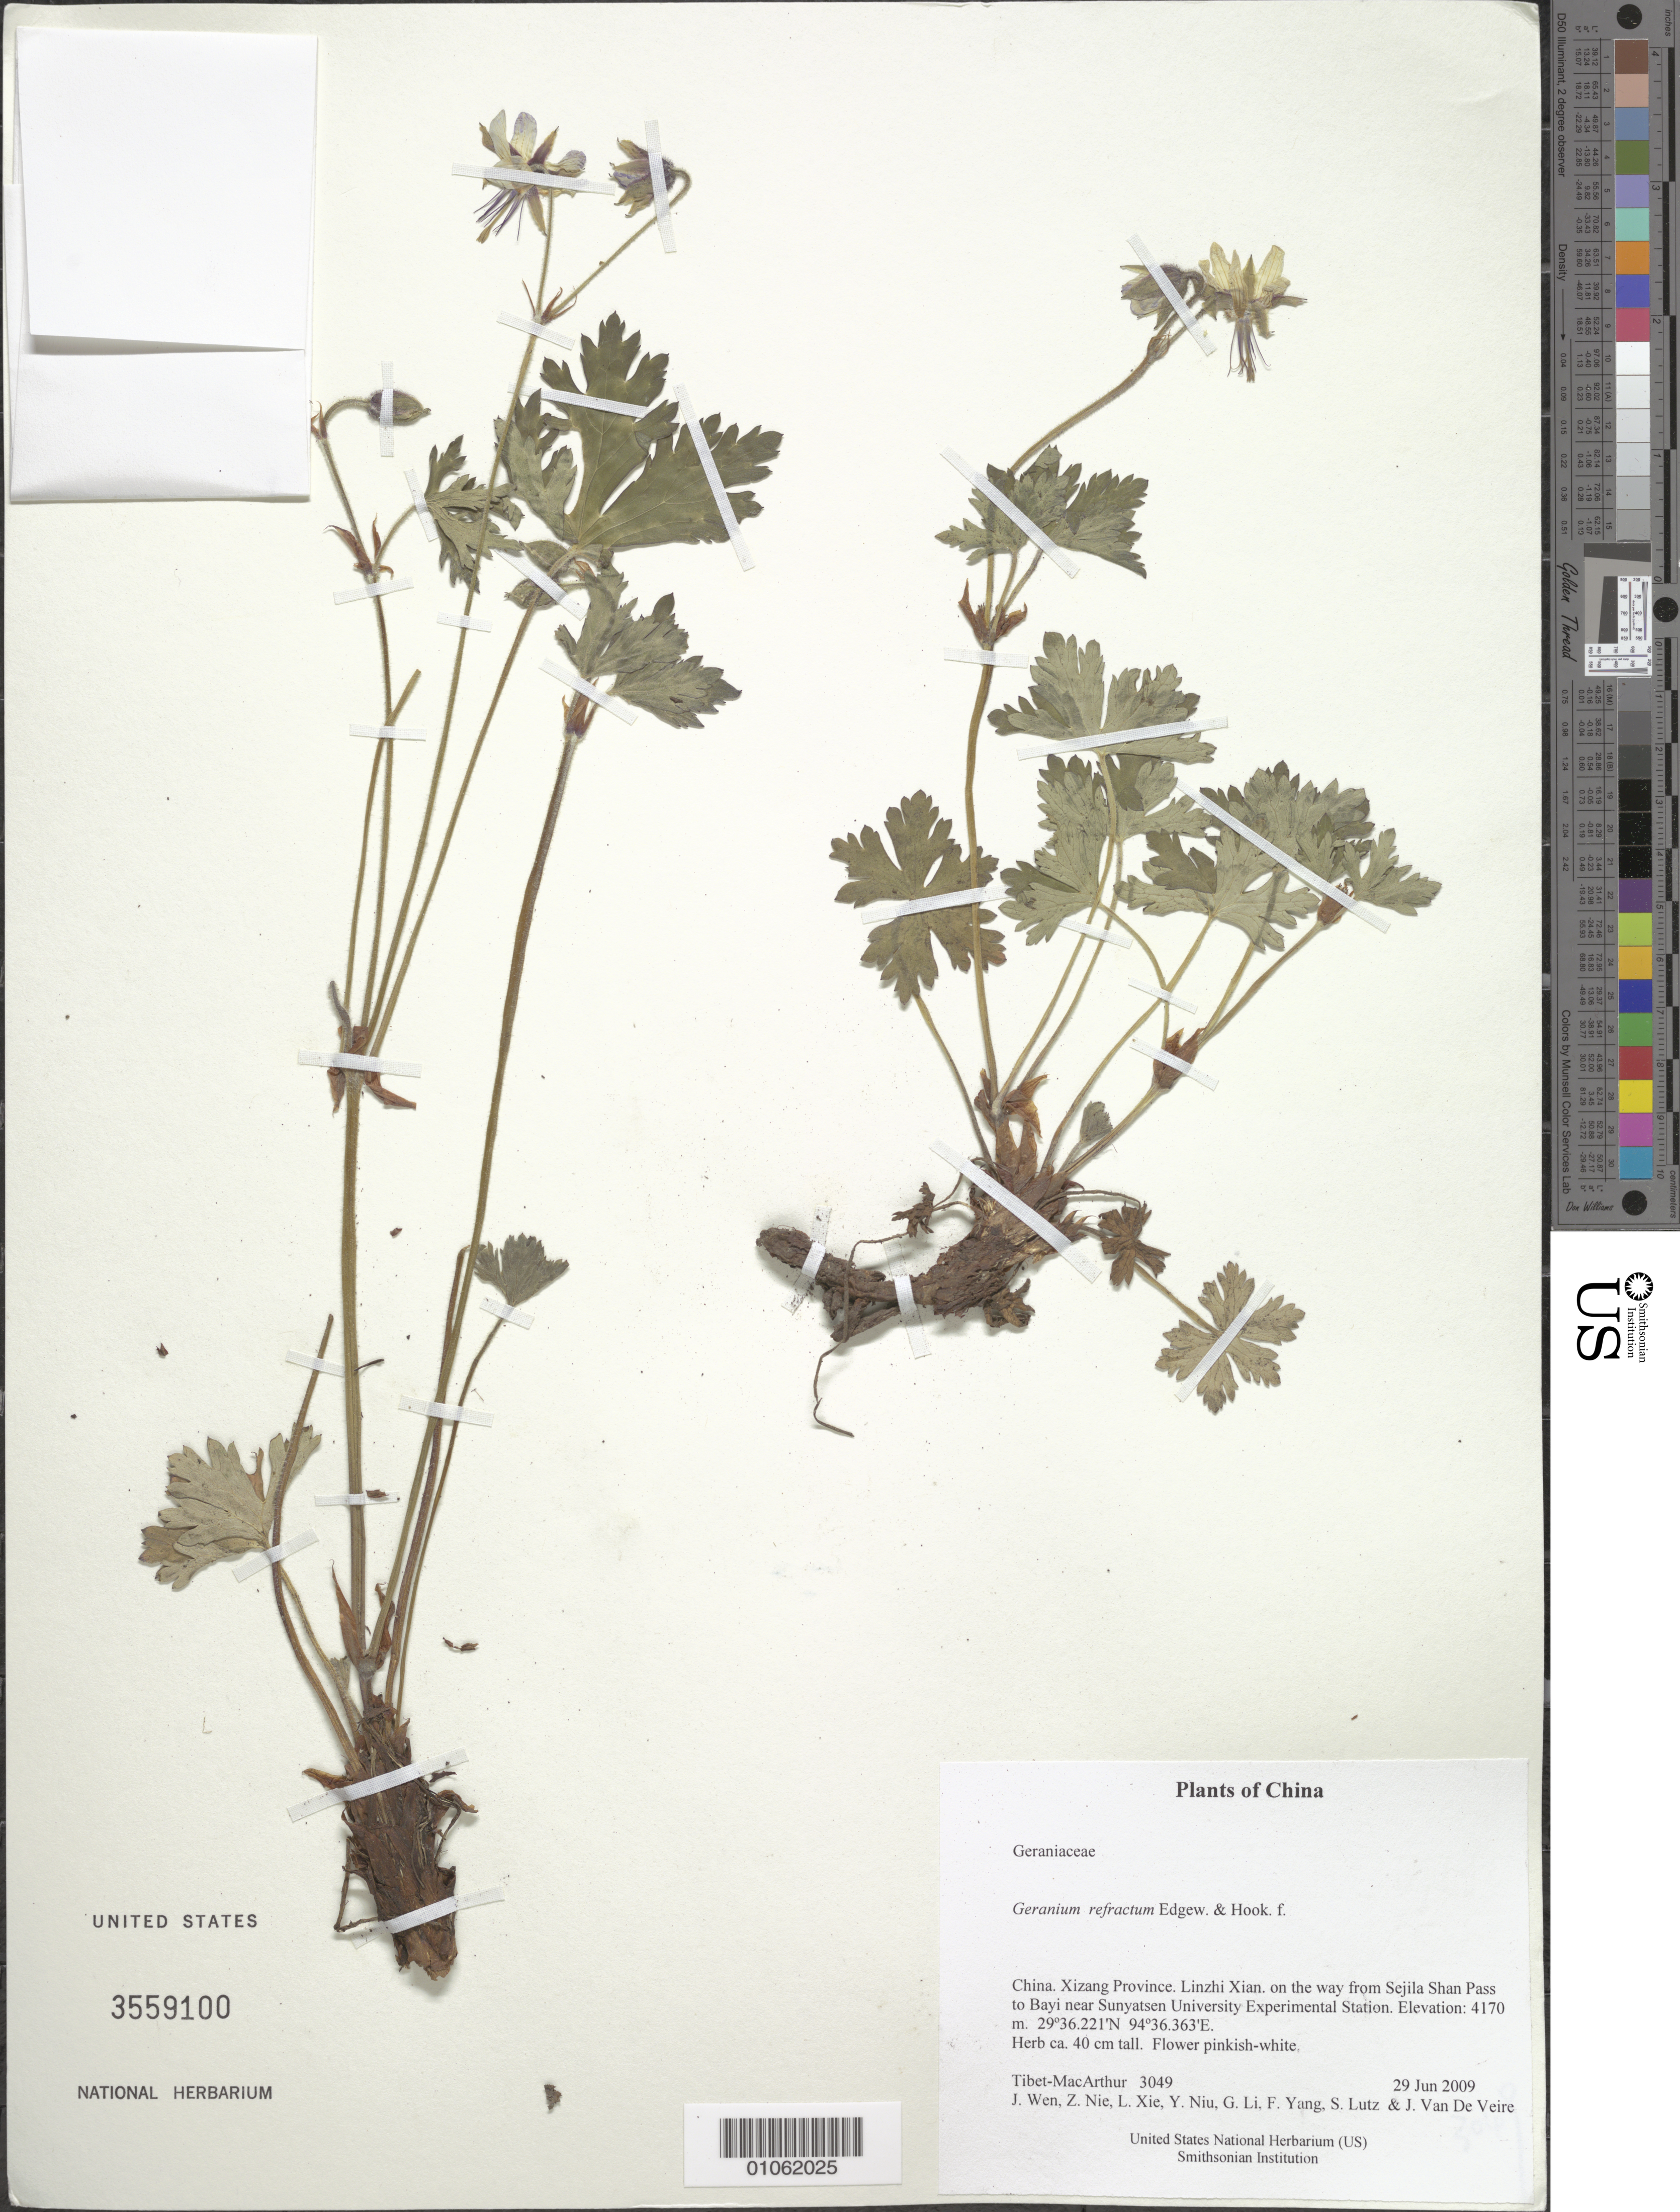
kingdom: Plantae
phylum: Tracheophyta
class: Magnoliopsida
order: Geraniales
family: Geraniaceae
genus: Geranium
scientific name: Geranium refractum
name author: Edgew. & Hook. f.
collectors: Tibet-MacArthur, J. Wen, Z. Nie, L. Xie, Y. Niu, G. Li, F. Yang, S. Lutz & J. Van De Veire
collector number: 3049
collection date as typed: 29 Jun 2009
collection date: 2009-06-29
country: China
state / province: Xizang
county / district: Linzhi Xian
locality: on the way from Sejila Shan Pass to Bayi near Sunyatsen University Experimental Station.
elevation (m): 4170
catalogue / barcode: US 3559100